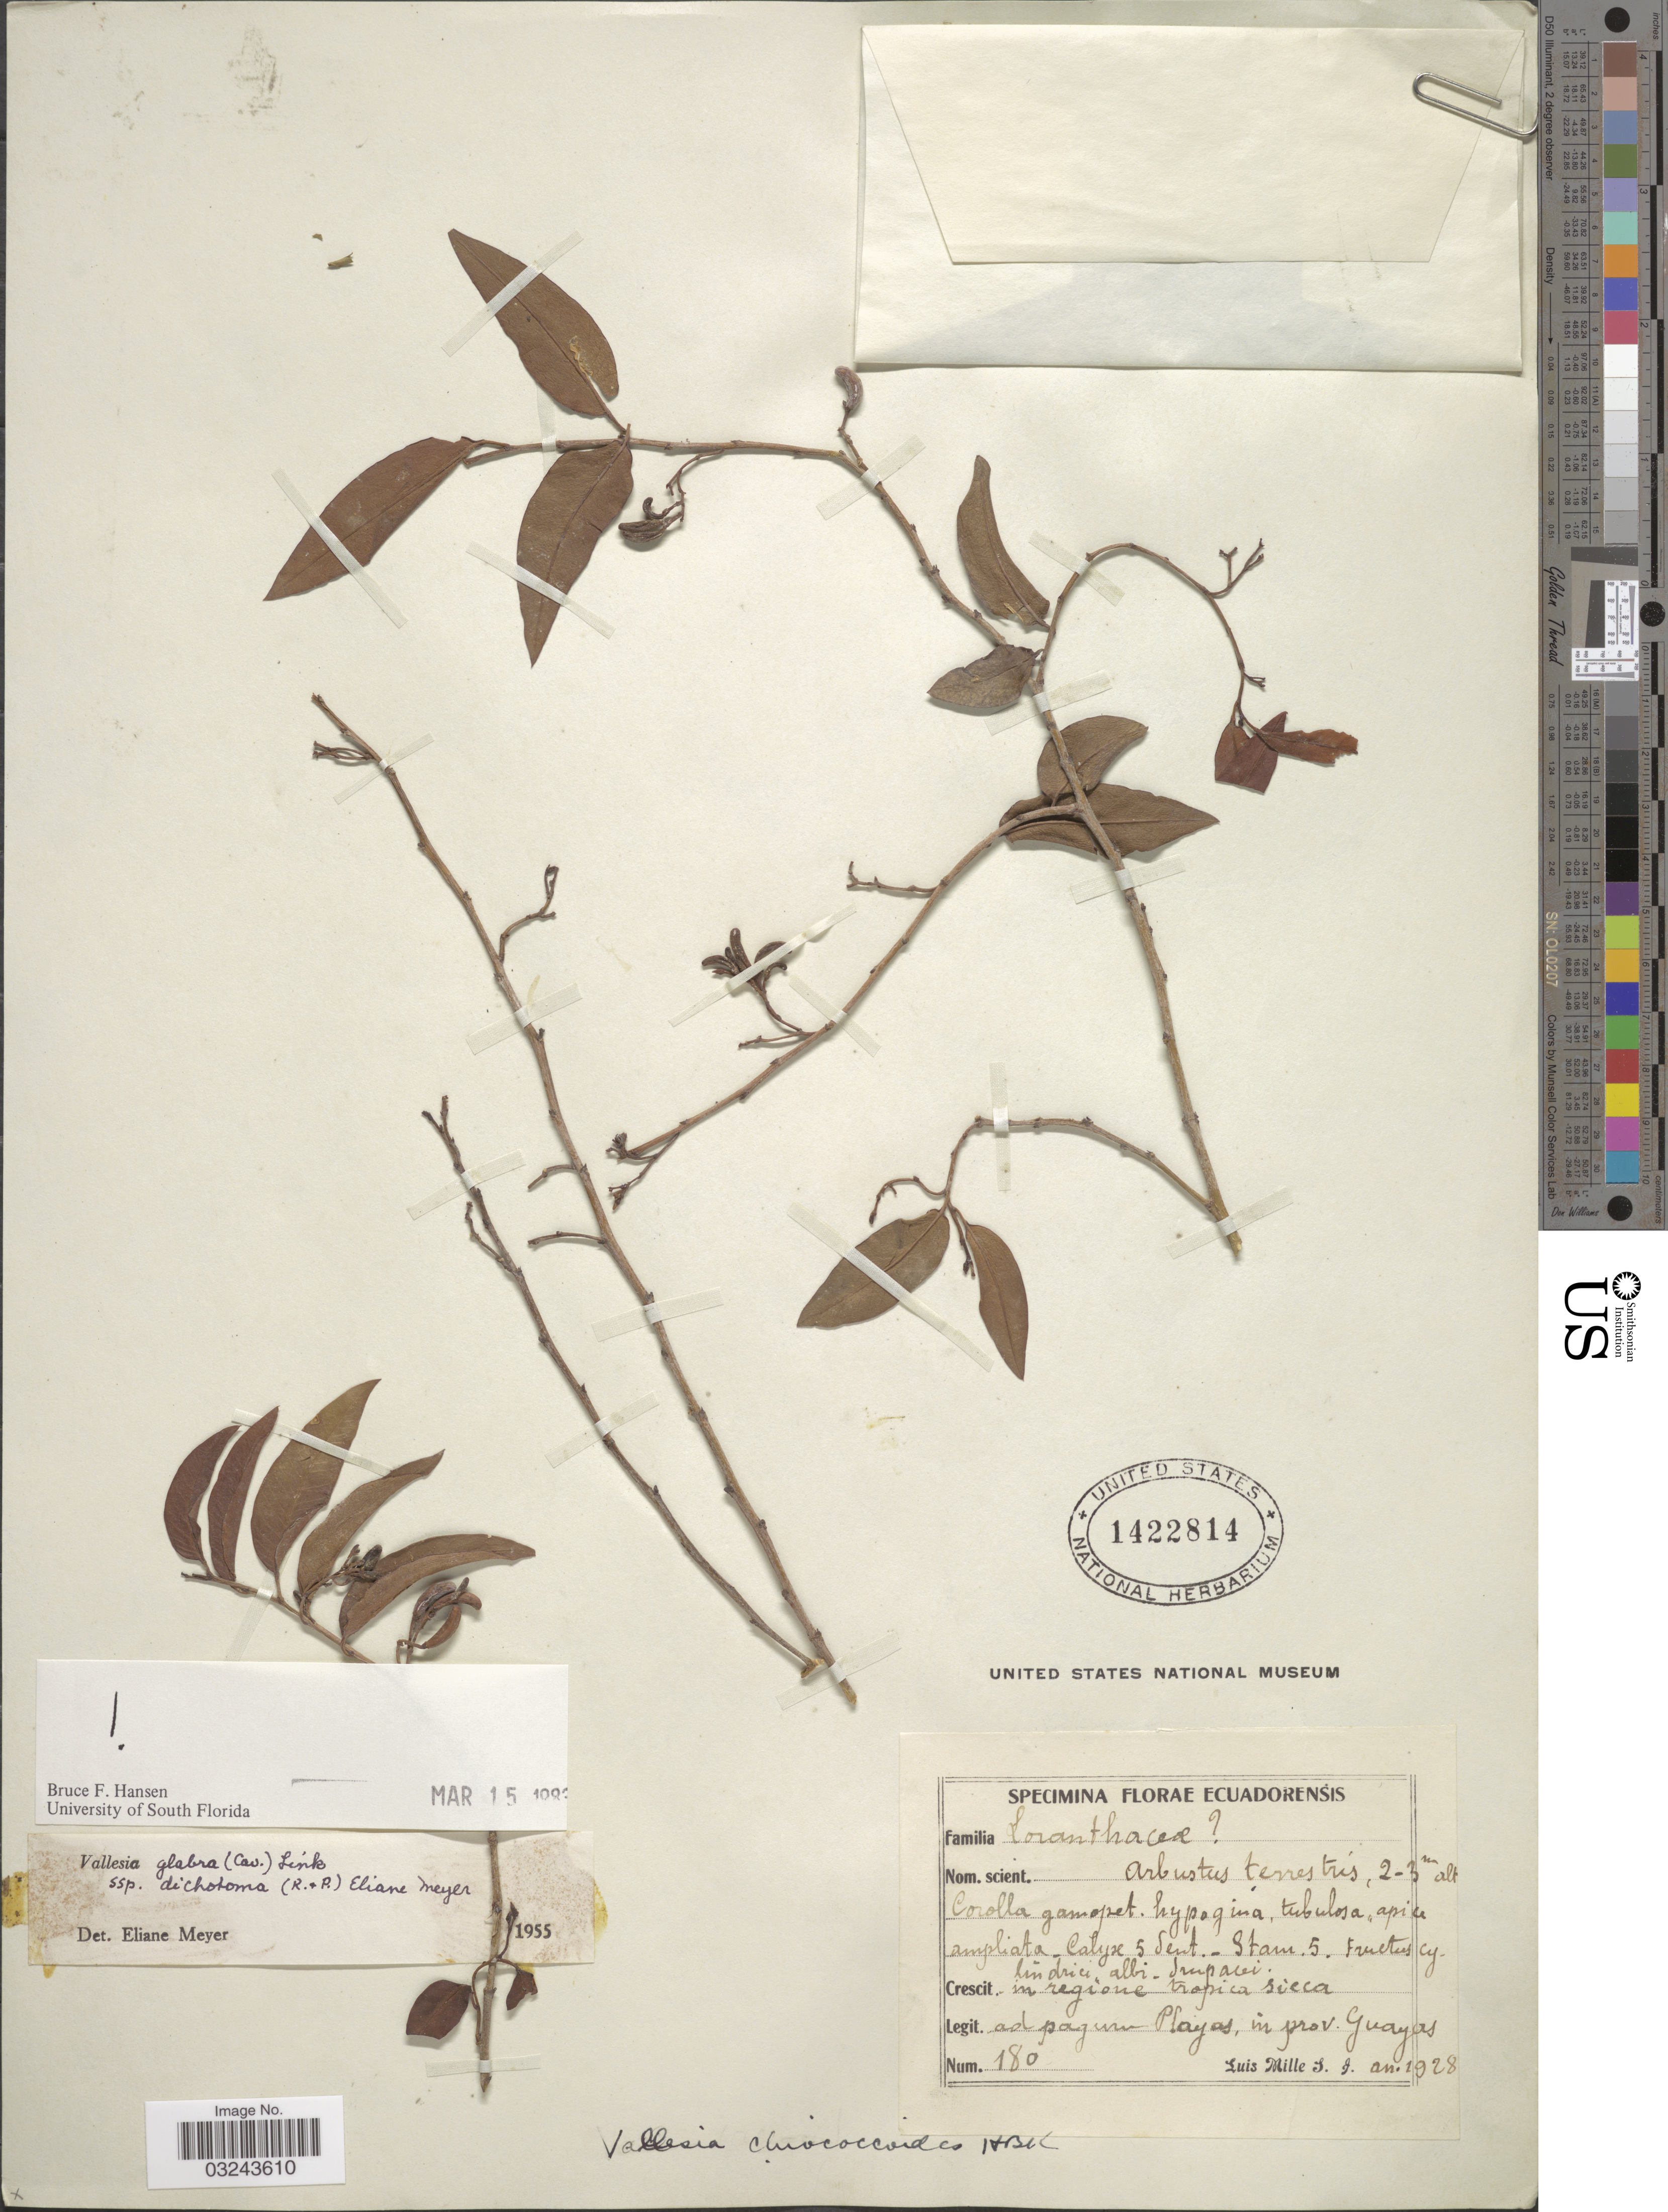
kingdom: Plantae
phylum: Tracheophyta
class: Magnoliopsida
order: Gentianales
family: Apocynaceae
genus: Vallesia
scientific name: Vallesia glabra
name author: (Cav.) Link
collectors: L. Mille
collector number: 180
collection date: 1928-01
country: Ecuador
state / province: Guayas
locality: Ad pagum Playas, in prov. Guayas.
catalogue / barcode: US 1422814